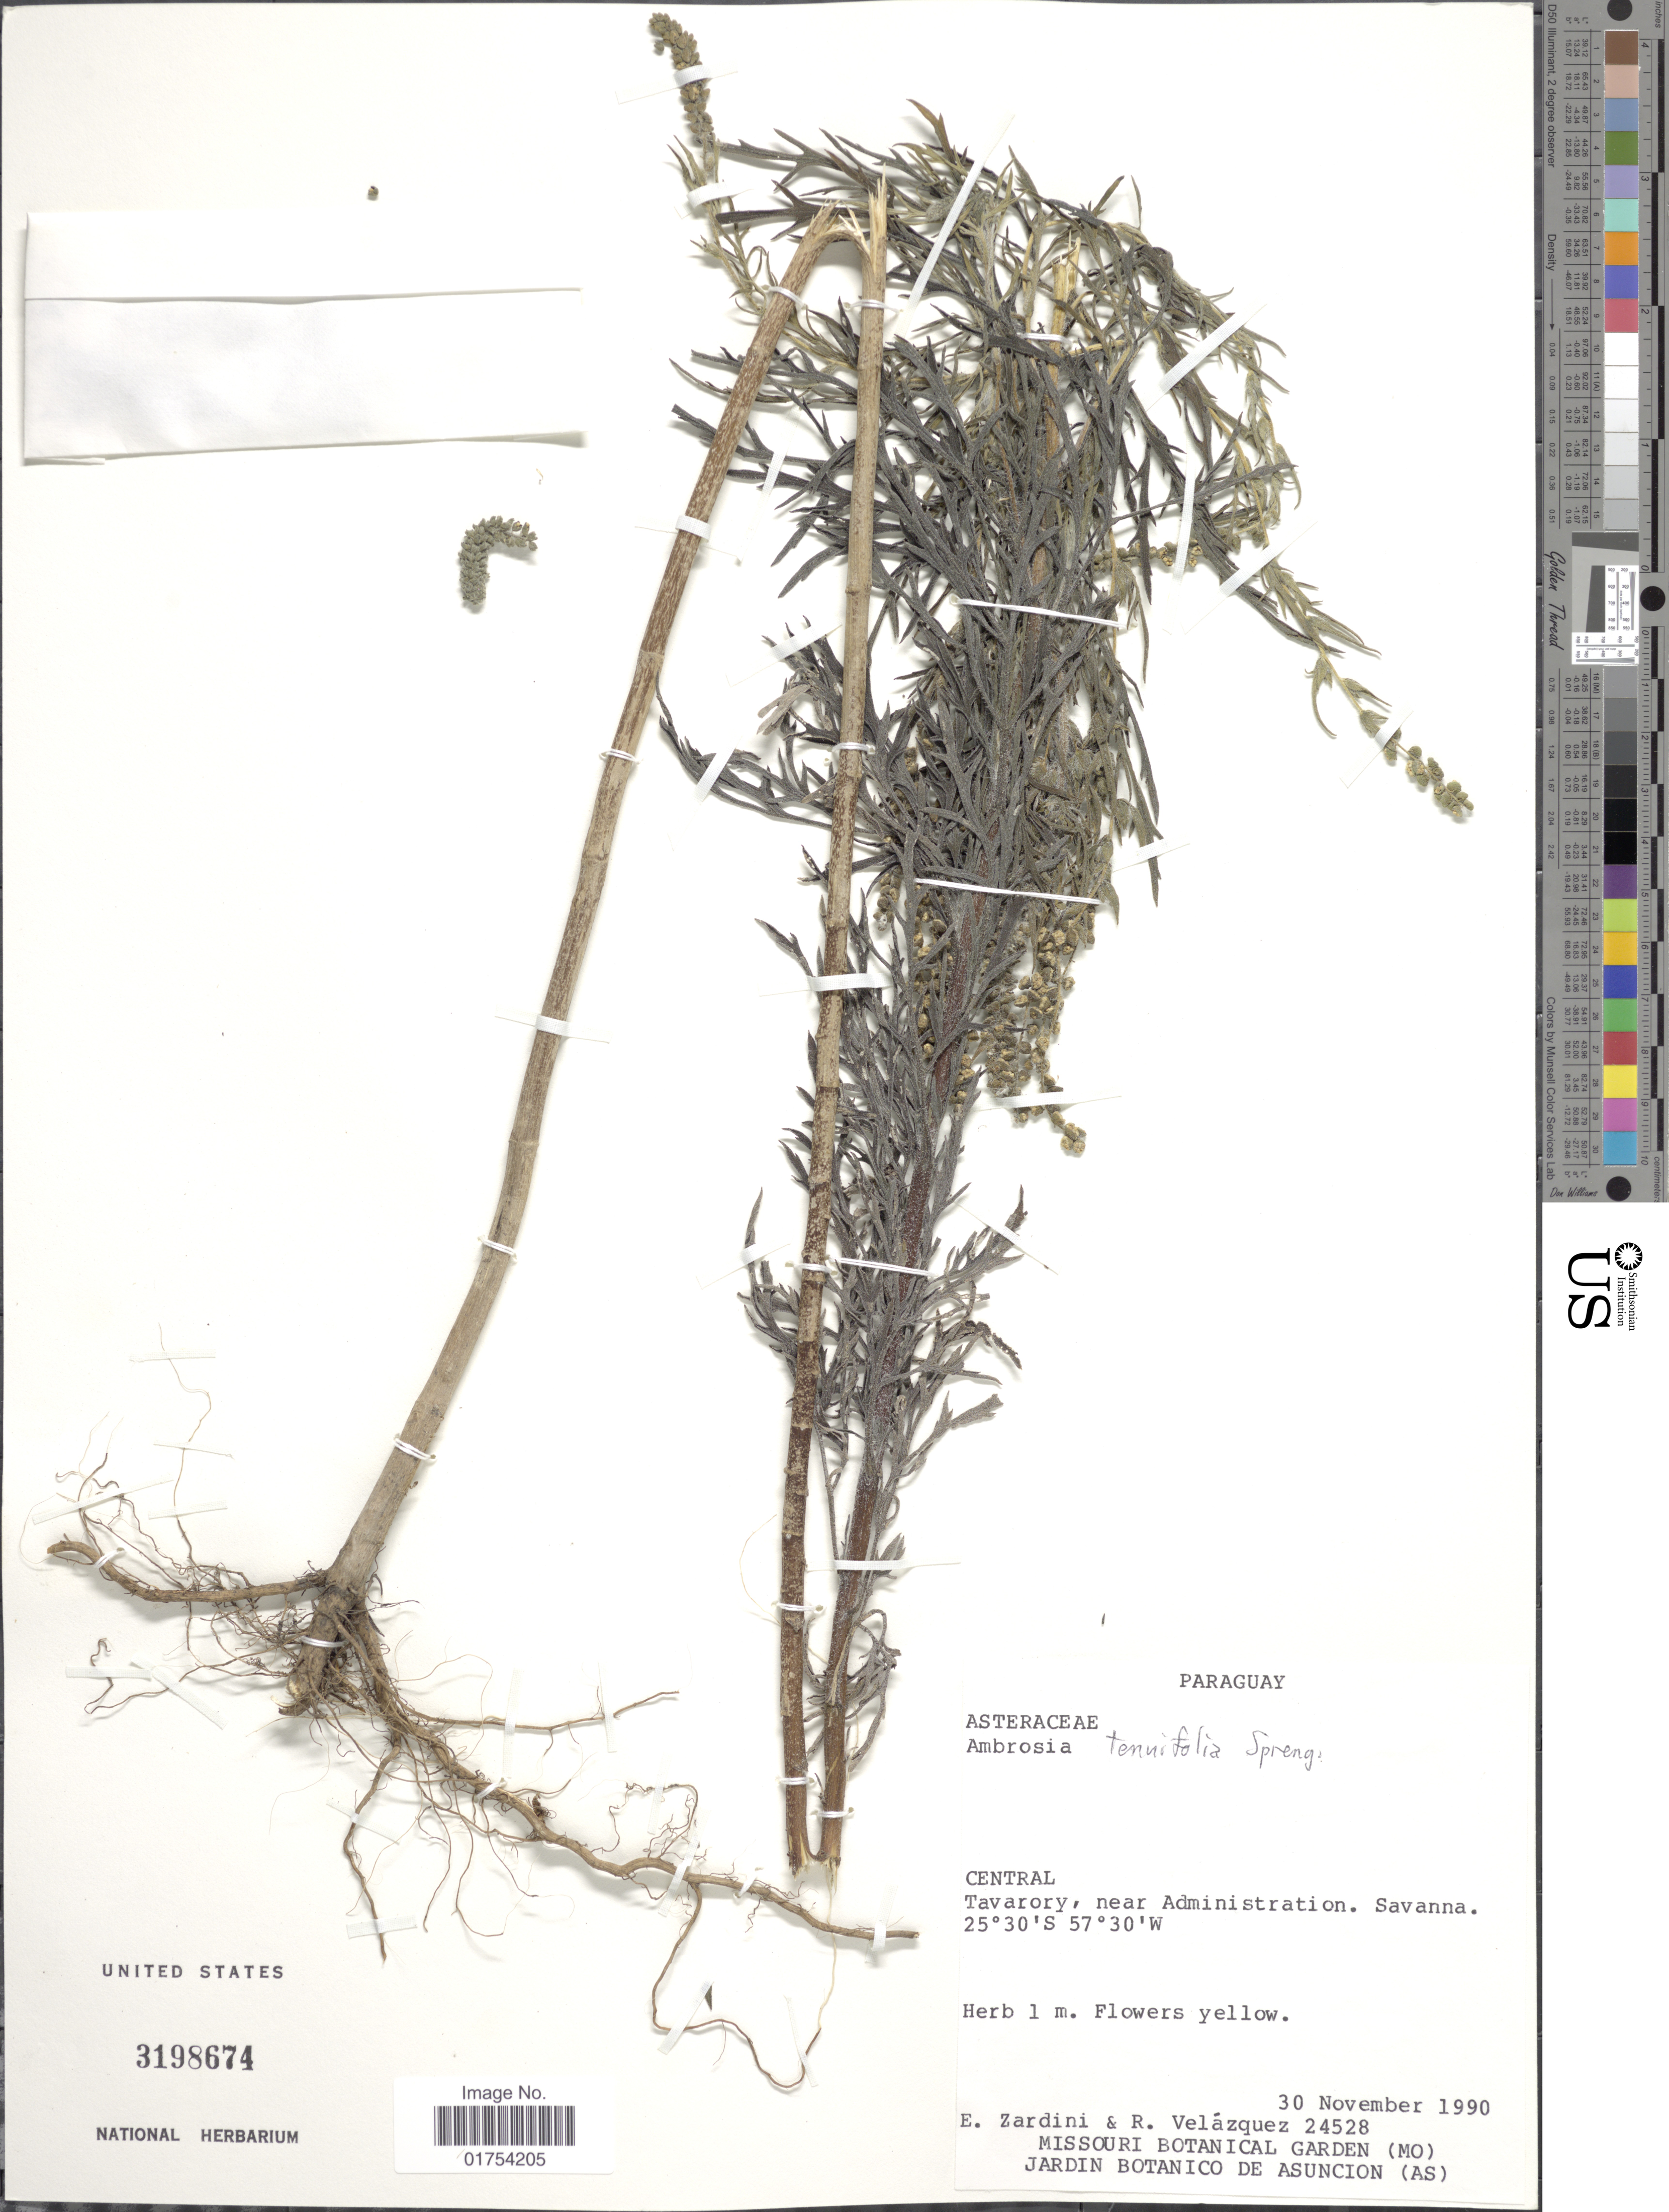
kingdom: Plantae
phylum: Tracheophyta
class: Magnoliopsida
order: Asterales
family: Asteraceae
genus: Ambrosia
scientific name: Ambrosia tenuifolia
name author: Spreng.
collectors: E. M. Zardini & R. Velázquez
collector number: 24528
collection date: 1990-11-30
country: Paraguay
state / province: Central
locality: Tavarory, near Administration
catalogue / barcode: US 3198674